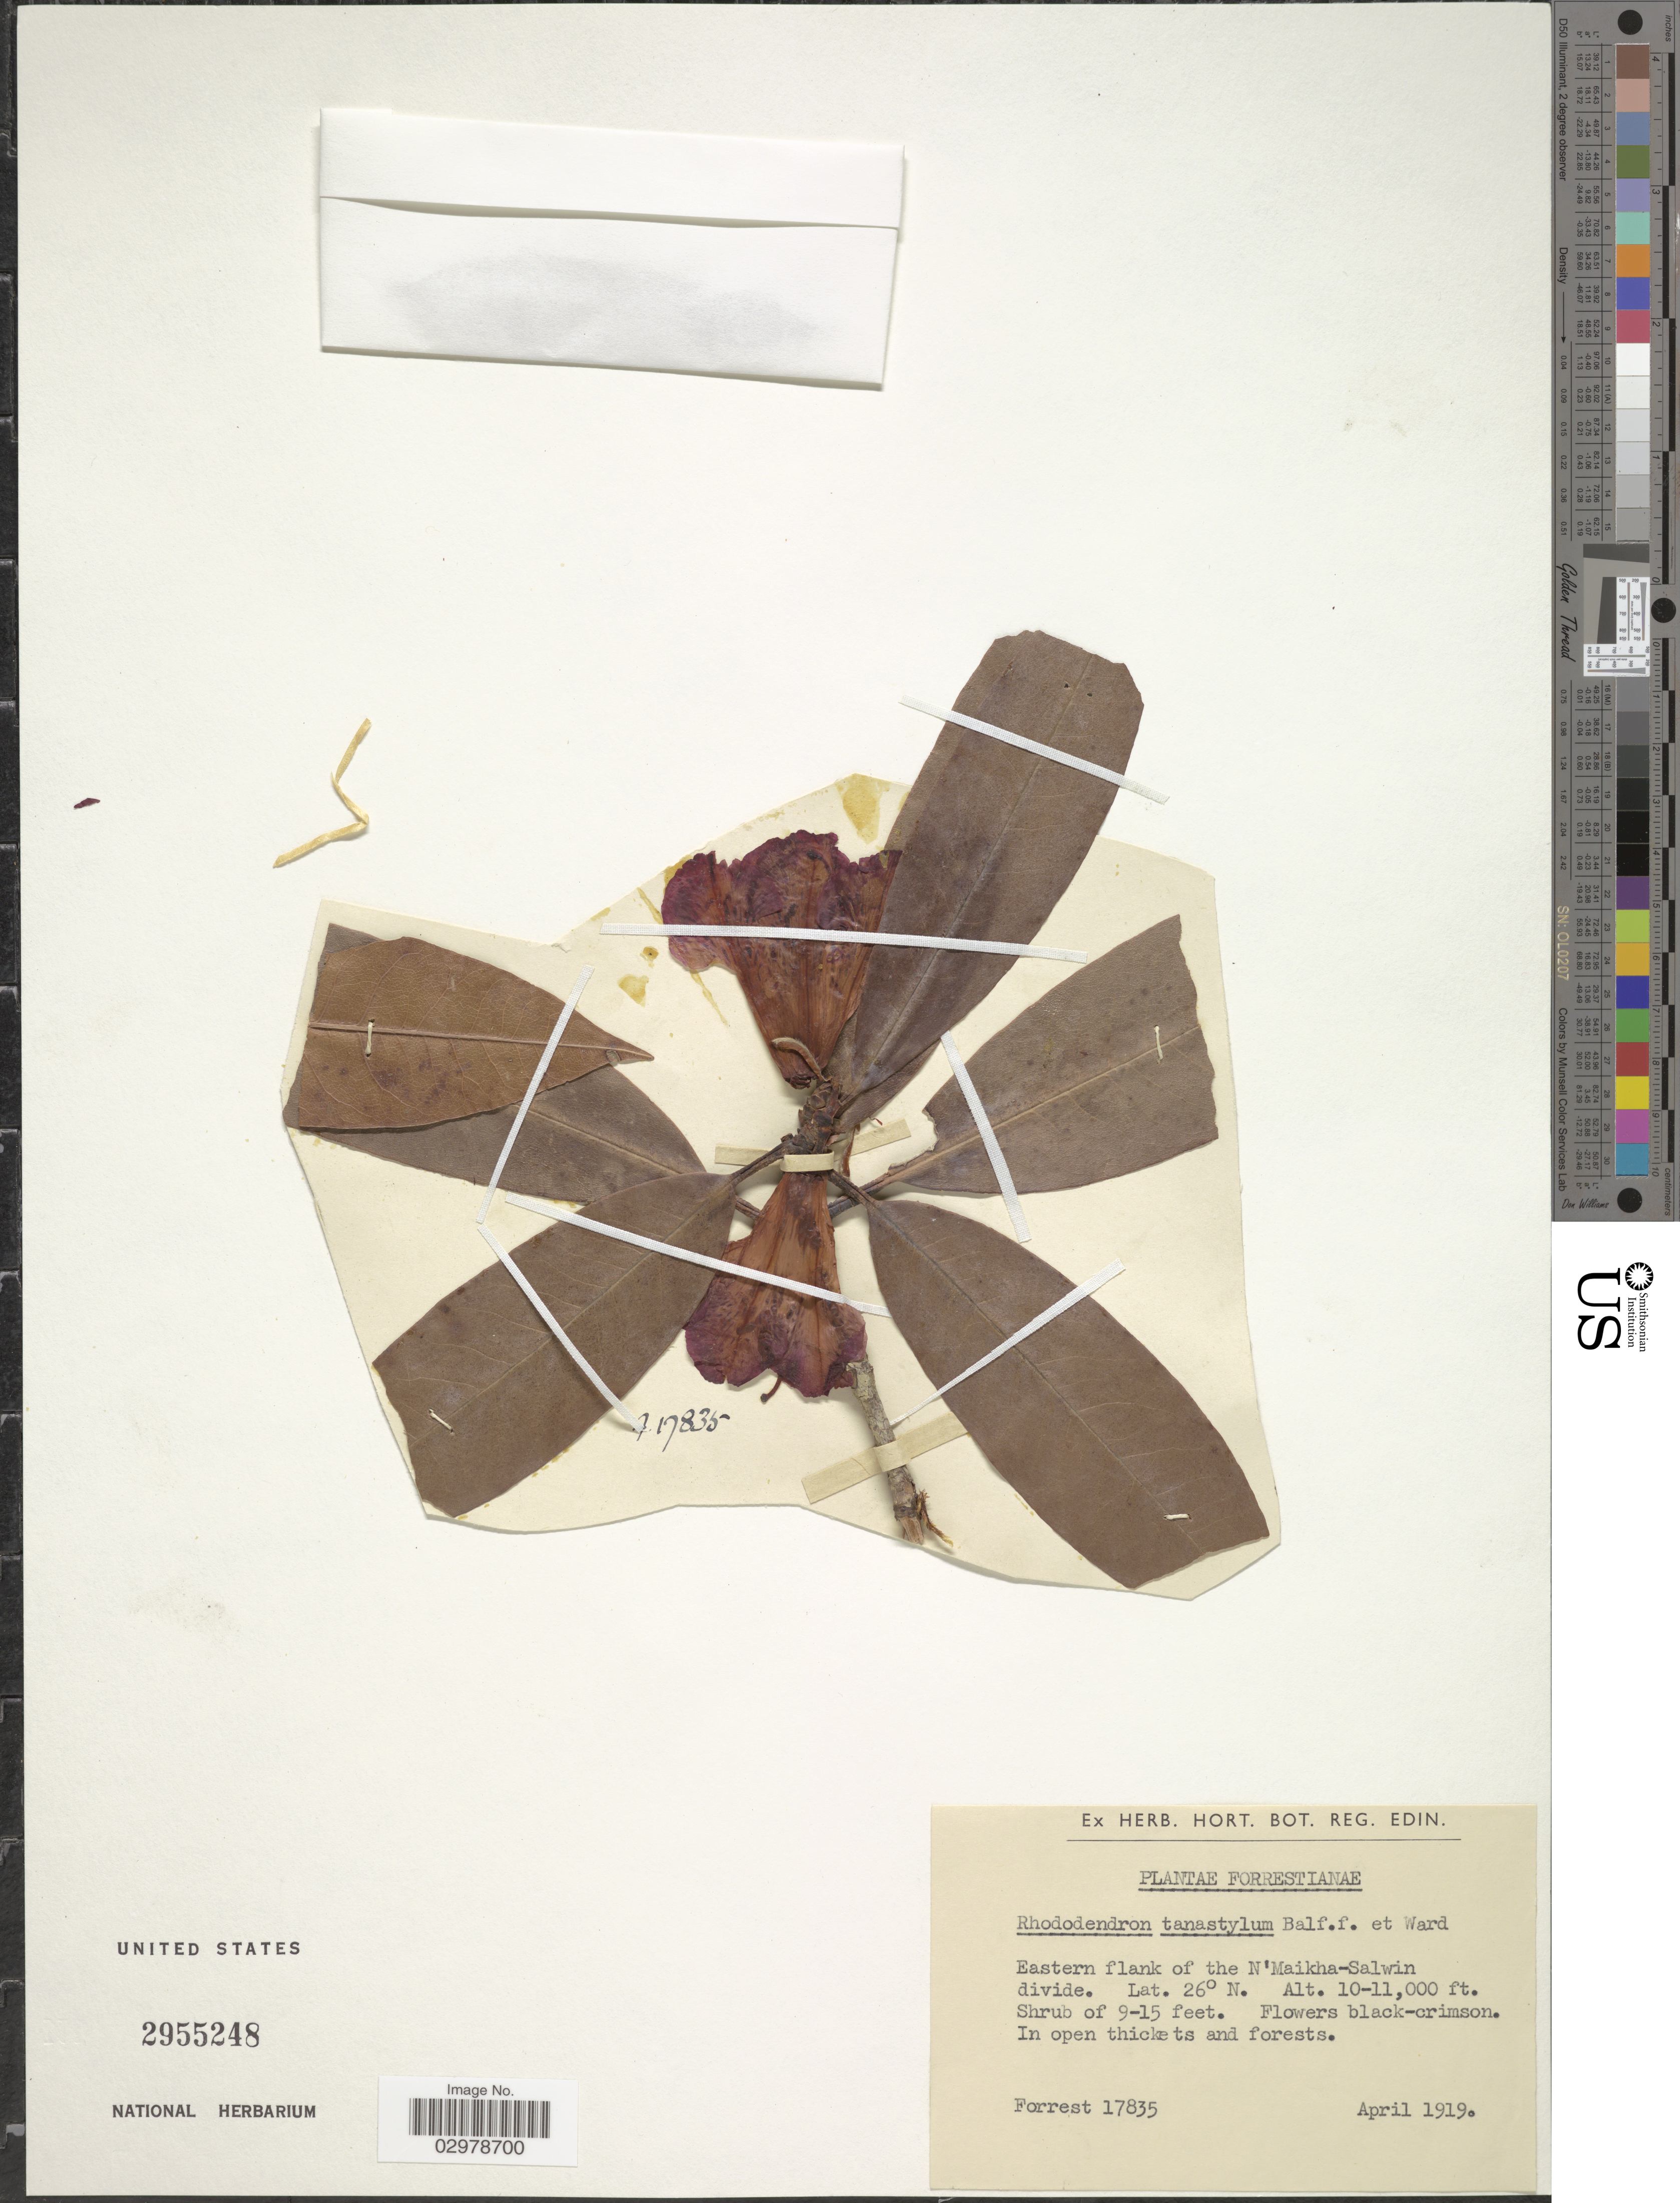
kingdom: Plantae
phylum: Tracheophyta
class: Magnoliopsida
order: Ericales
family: Ericaceae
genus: Rhododendron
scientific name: Rhododendron tanastylum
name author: Balf. f. & Kingdon-Ward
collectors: -. Forrest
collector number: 17835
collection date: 1919-04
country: China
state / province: Yunnan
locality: Western flank of the N'Maikha-Salwin divide.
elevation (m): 3048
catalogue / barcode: US 2955248